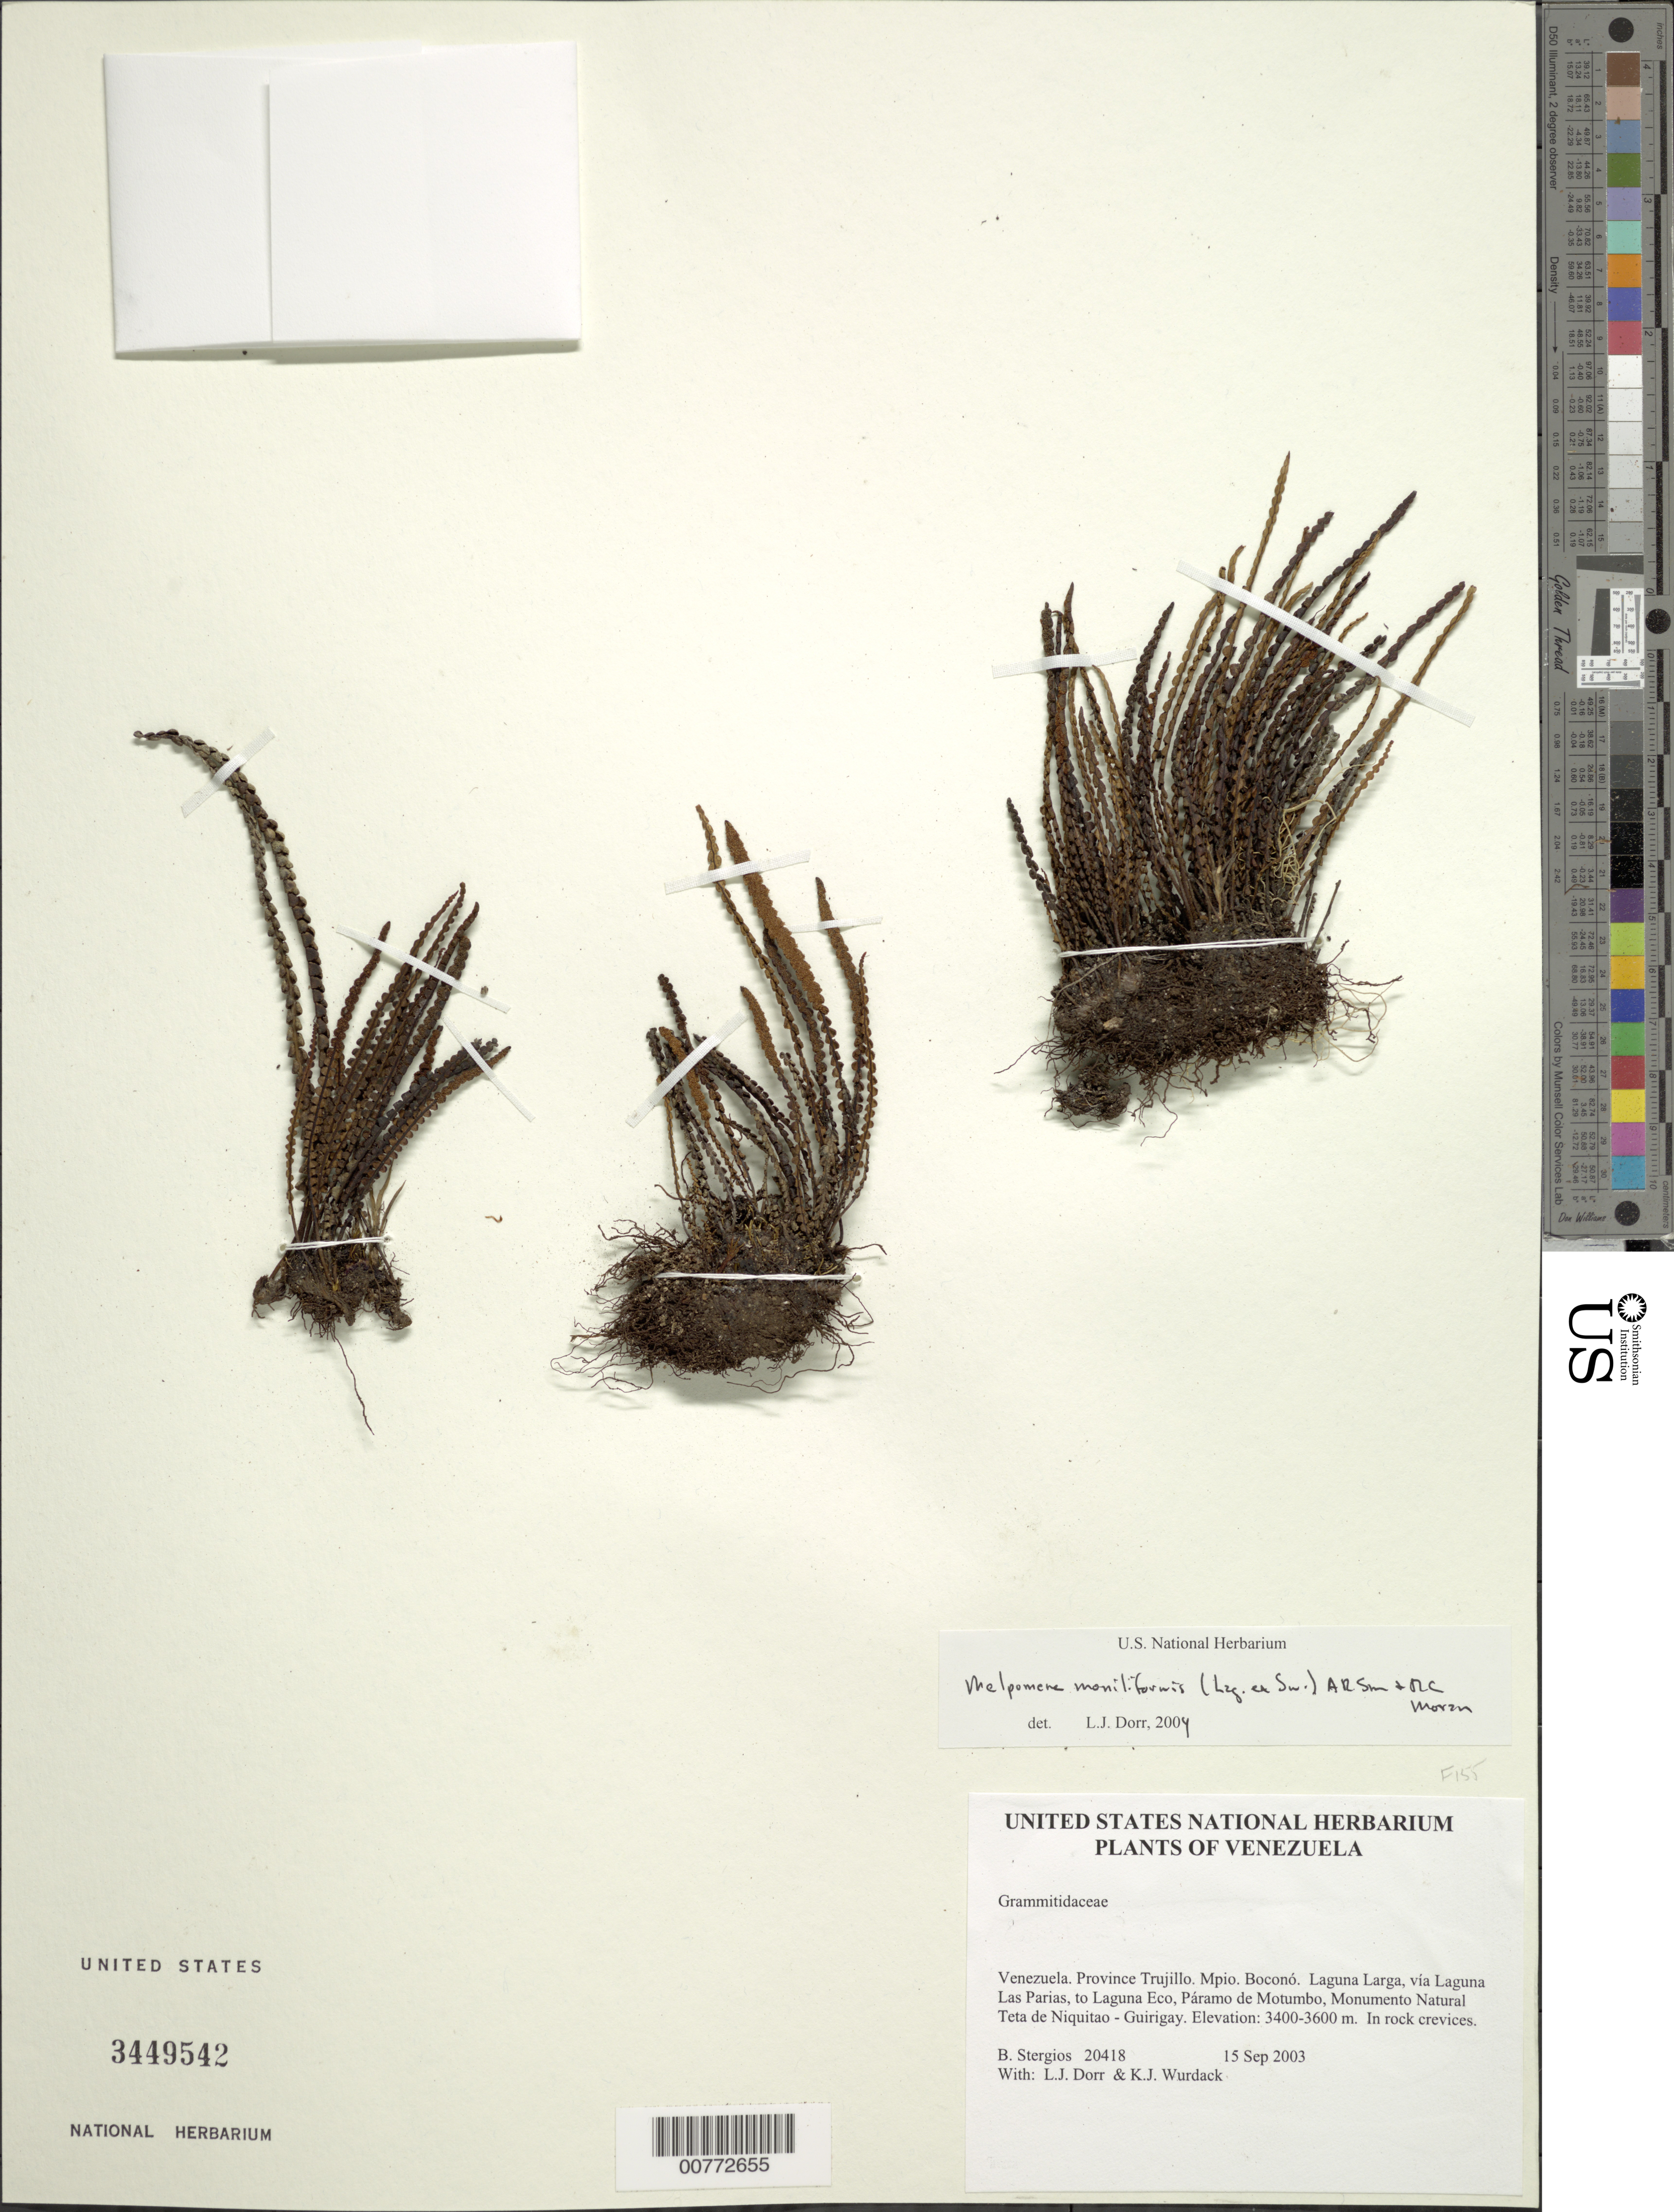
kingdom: Plantae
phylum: Tracheophyta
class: Polypodiopsida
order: Polypodiales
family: Polypodiaceae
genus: Melpomene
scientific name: Melpomene moniliformis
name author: (Lag. ex Sw.) A.R. Sm. & R.C. Moran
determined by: Dorr, L. J., (BOT), Smithsonian Institution - National Museum of Natural History (UNITED STATES)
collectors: B. G. Stergios, L. J. Dorr & K. Wurdack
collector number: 20418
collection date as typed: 15 Sep 2003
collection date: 2003-09-15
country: Venezuela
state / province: Trujillo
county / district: Boconó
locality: Laguna Larga, vía Laguna Las Parias, to Laguna Eco, Páramo de Motumbo, Monumento Natural Teta de Niquitao - Guirigay.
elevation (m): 3400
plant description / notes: PORT, US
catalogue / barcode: US 3449542